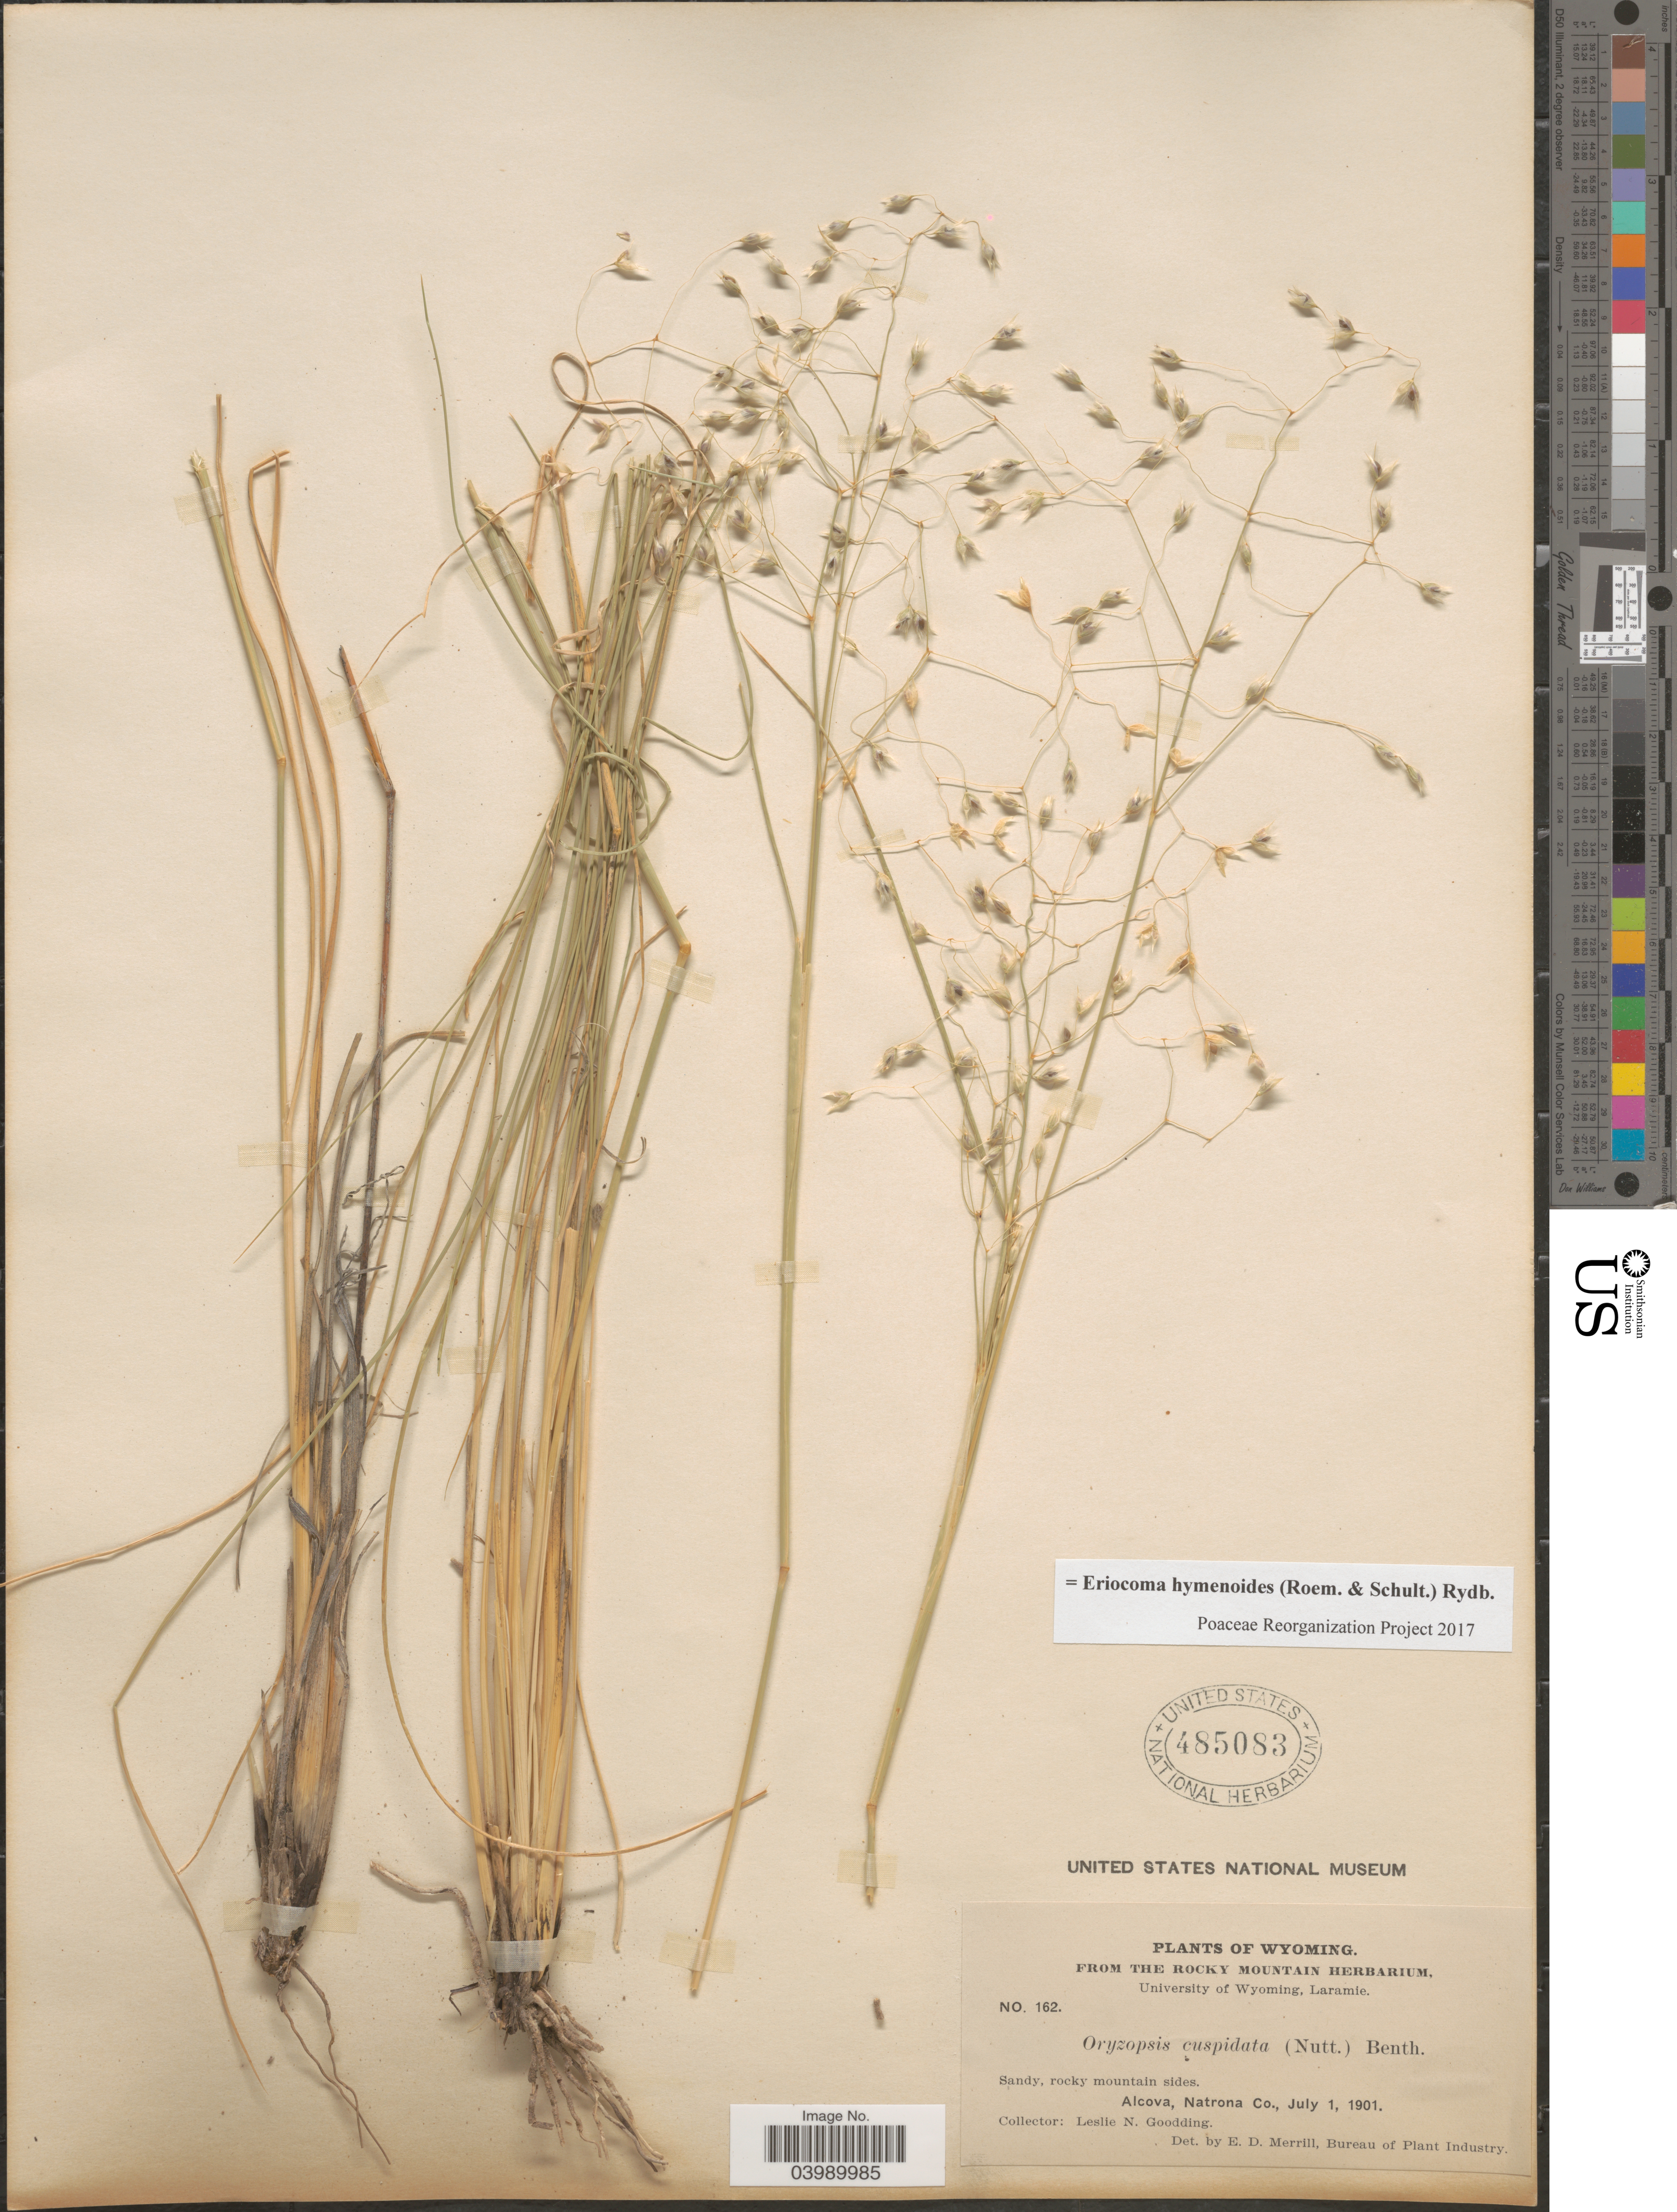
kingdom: Plantae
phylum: Tracheophyta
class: Liliopsida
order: Poales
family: Poaceae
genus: Eriocoma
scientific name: Eriocoma hymenoides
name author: (Roem. & Schult.) Rydb.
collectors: L. N. Goodding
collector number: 162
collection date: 1901-07-01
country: United States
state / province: Wyoming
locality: Alcova, Natrona Co.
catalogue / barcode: US 485083